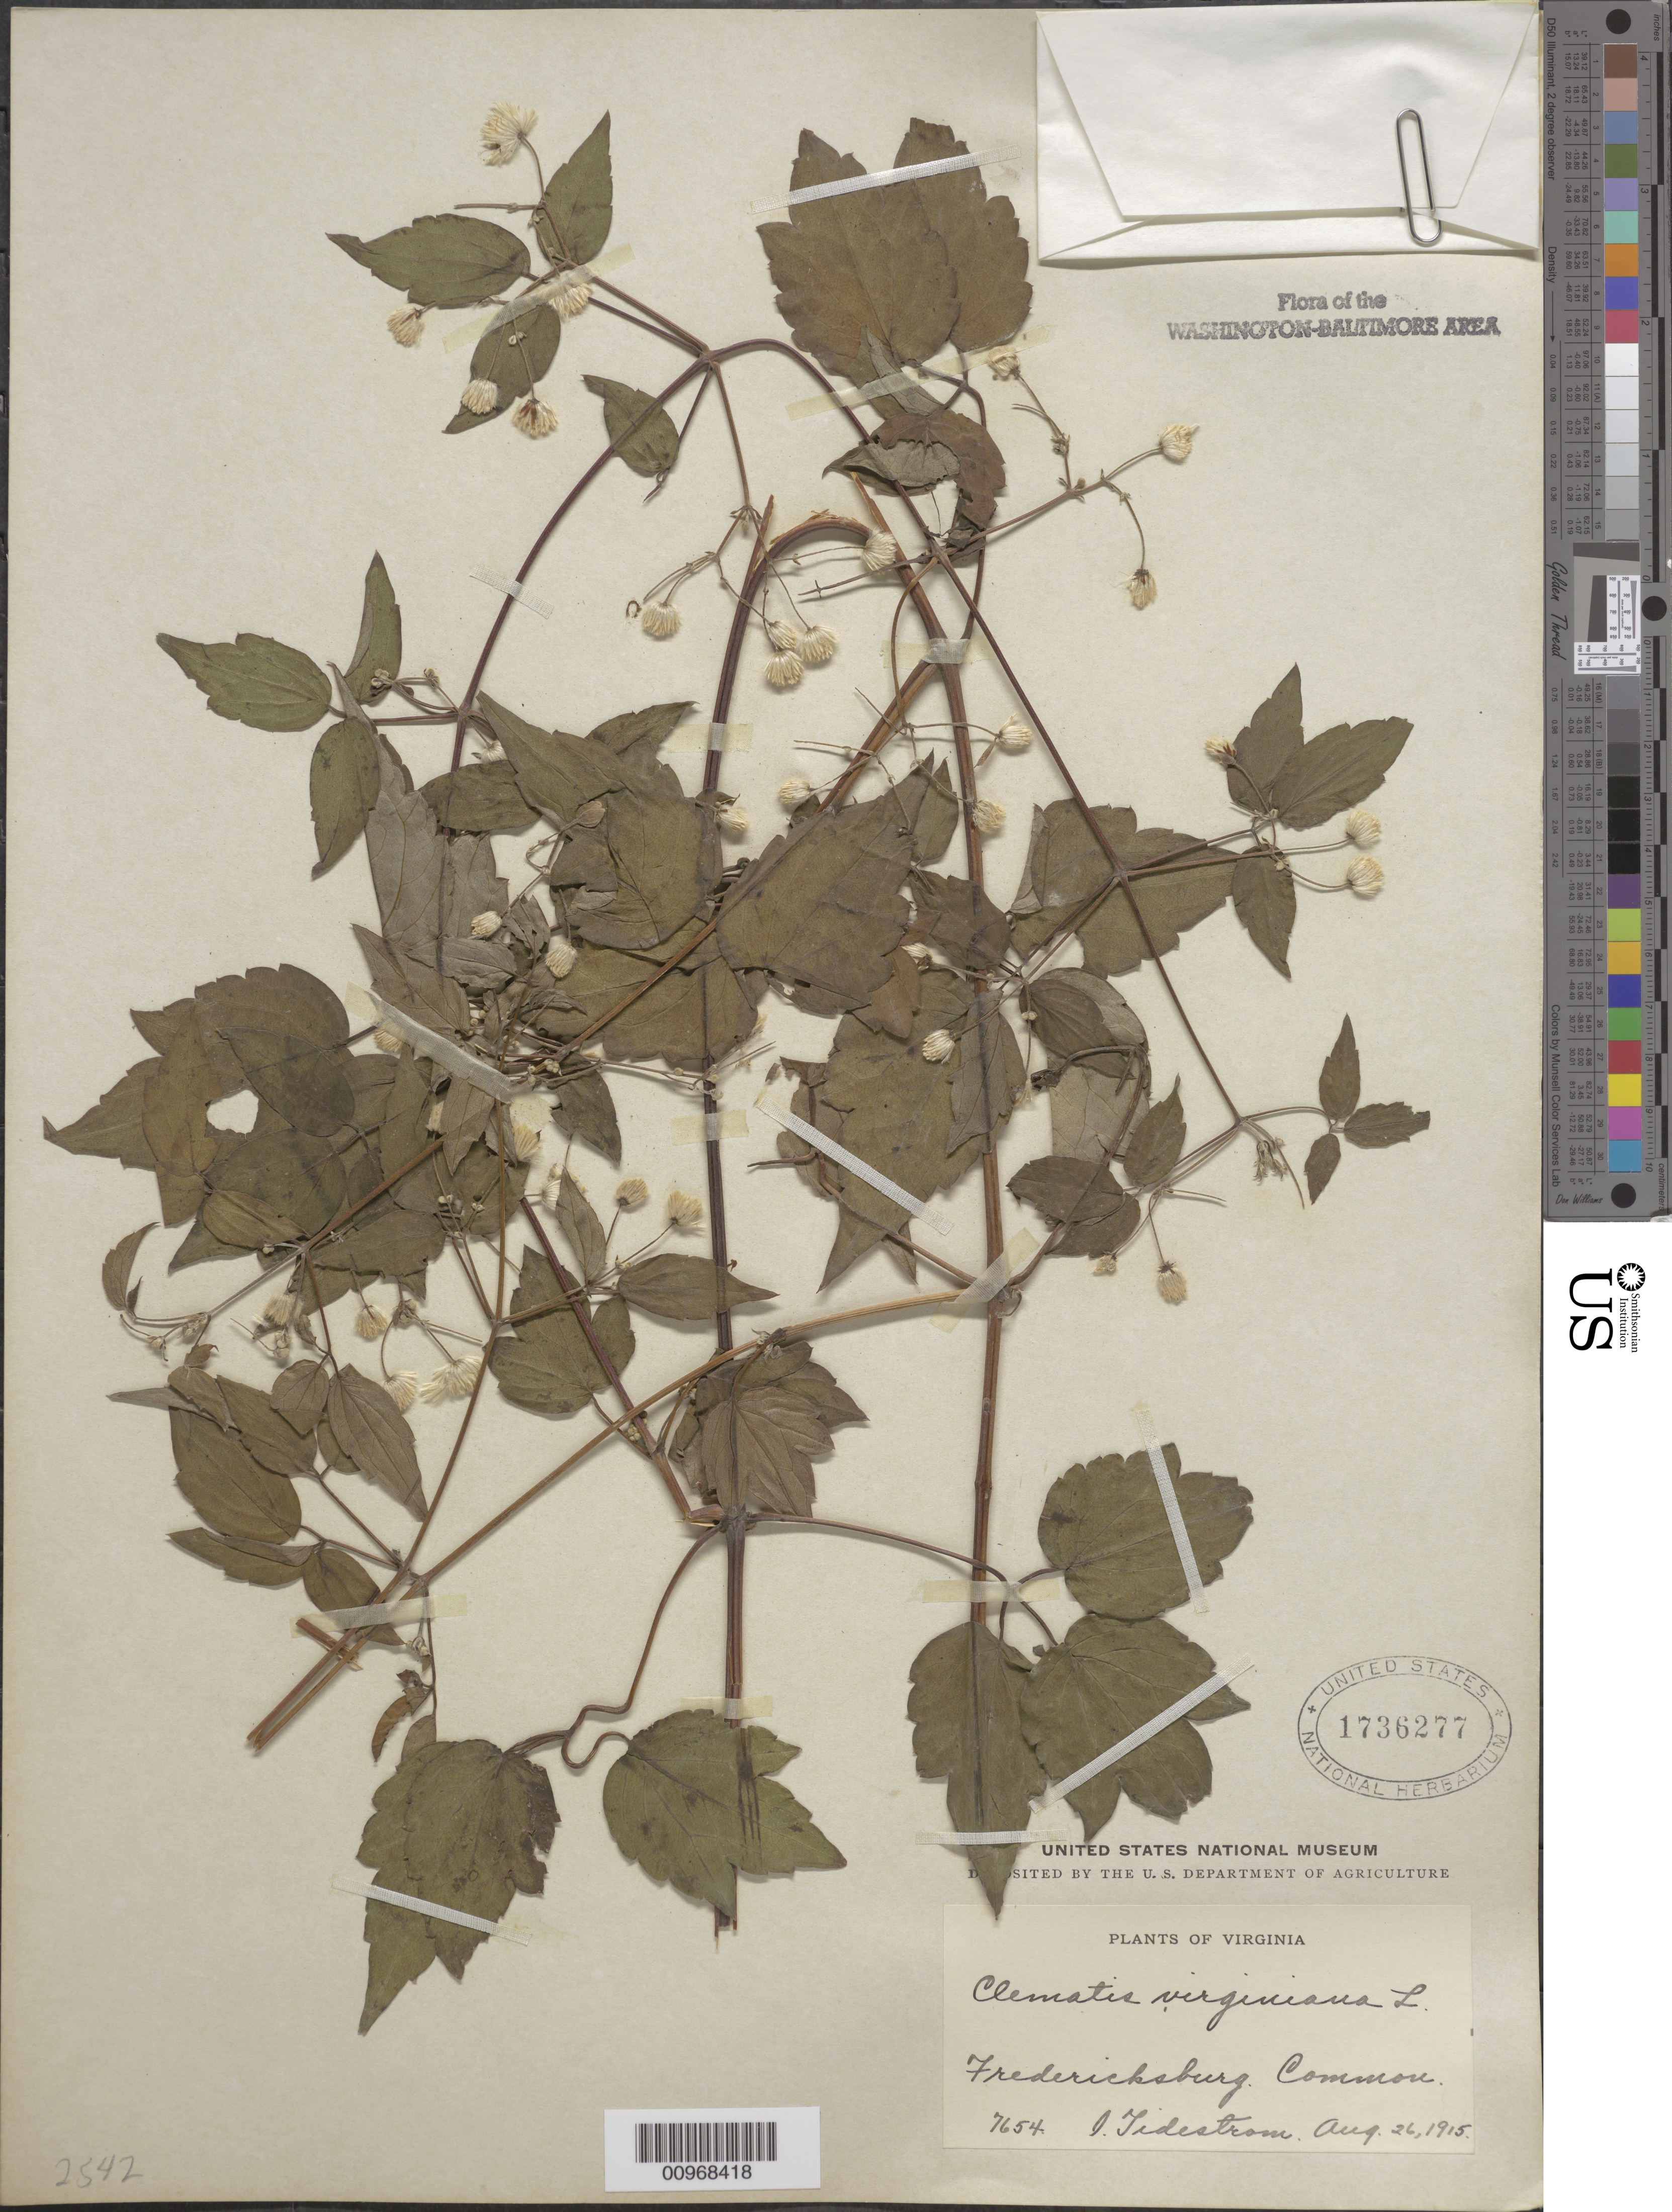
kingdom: Plantae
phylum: Tracheophyta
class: Magnoliopsida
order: Ranunculales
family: Ranunculaceae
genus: Clematis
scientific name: Clematis virginiana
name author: L.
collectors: I. F. Tidestrom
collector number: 7654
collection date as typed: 26 Aug 1915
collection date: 1915-08-26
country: United States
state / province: Virginia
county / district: City of Fredericksburg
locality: Fredericksburg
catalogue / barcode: US 1736277